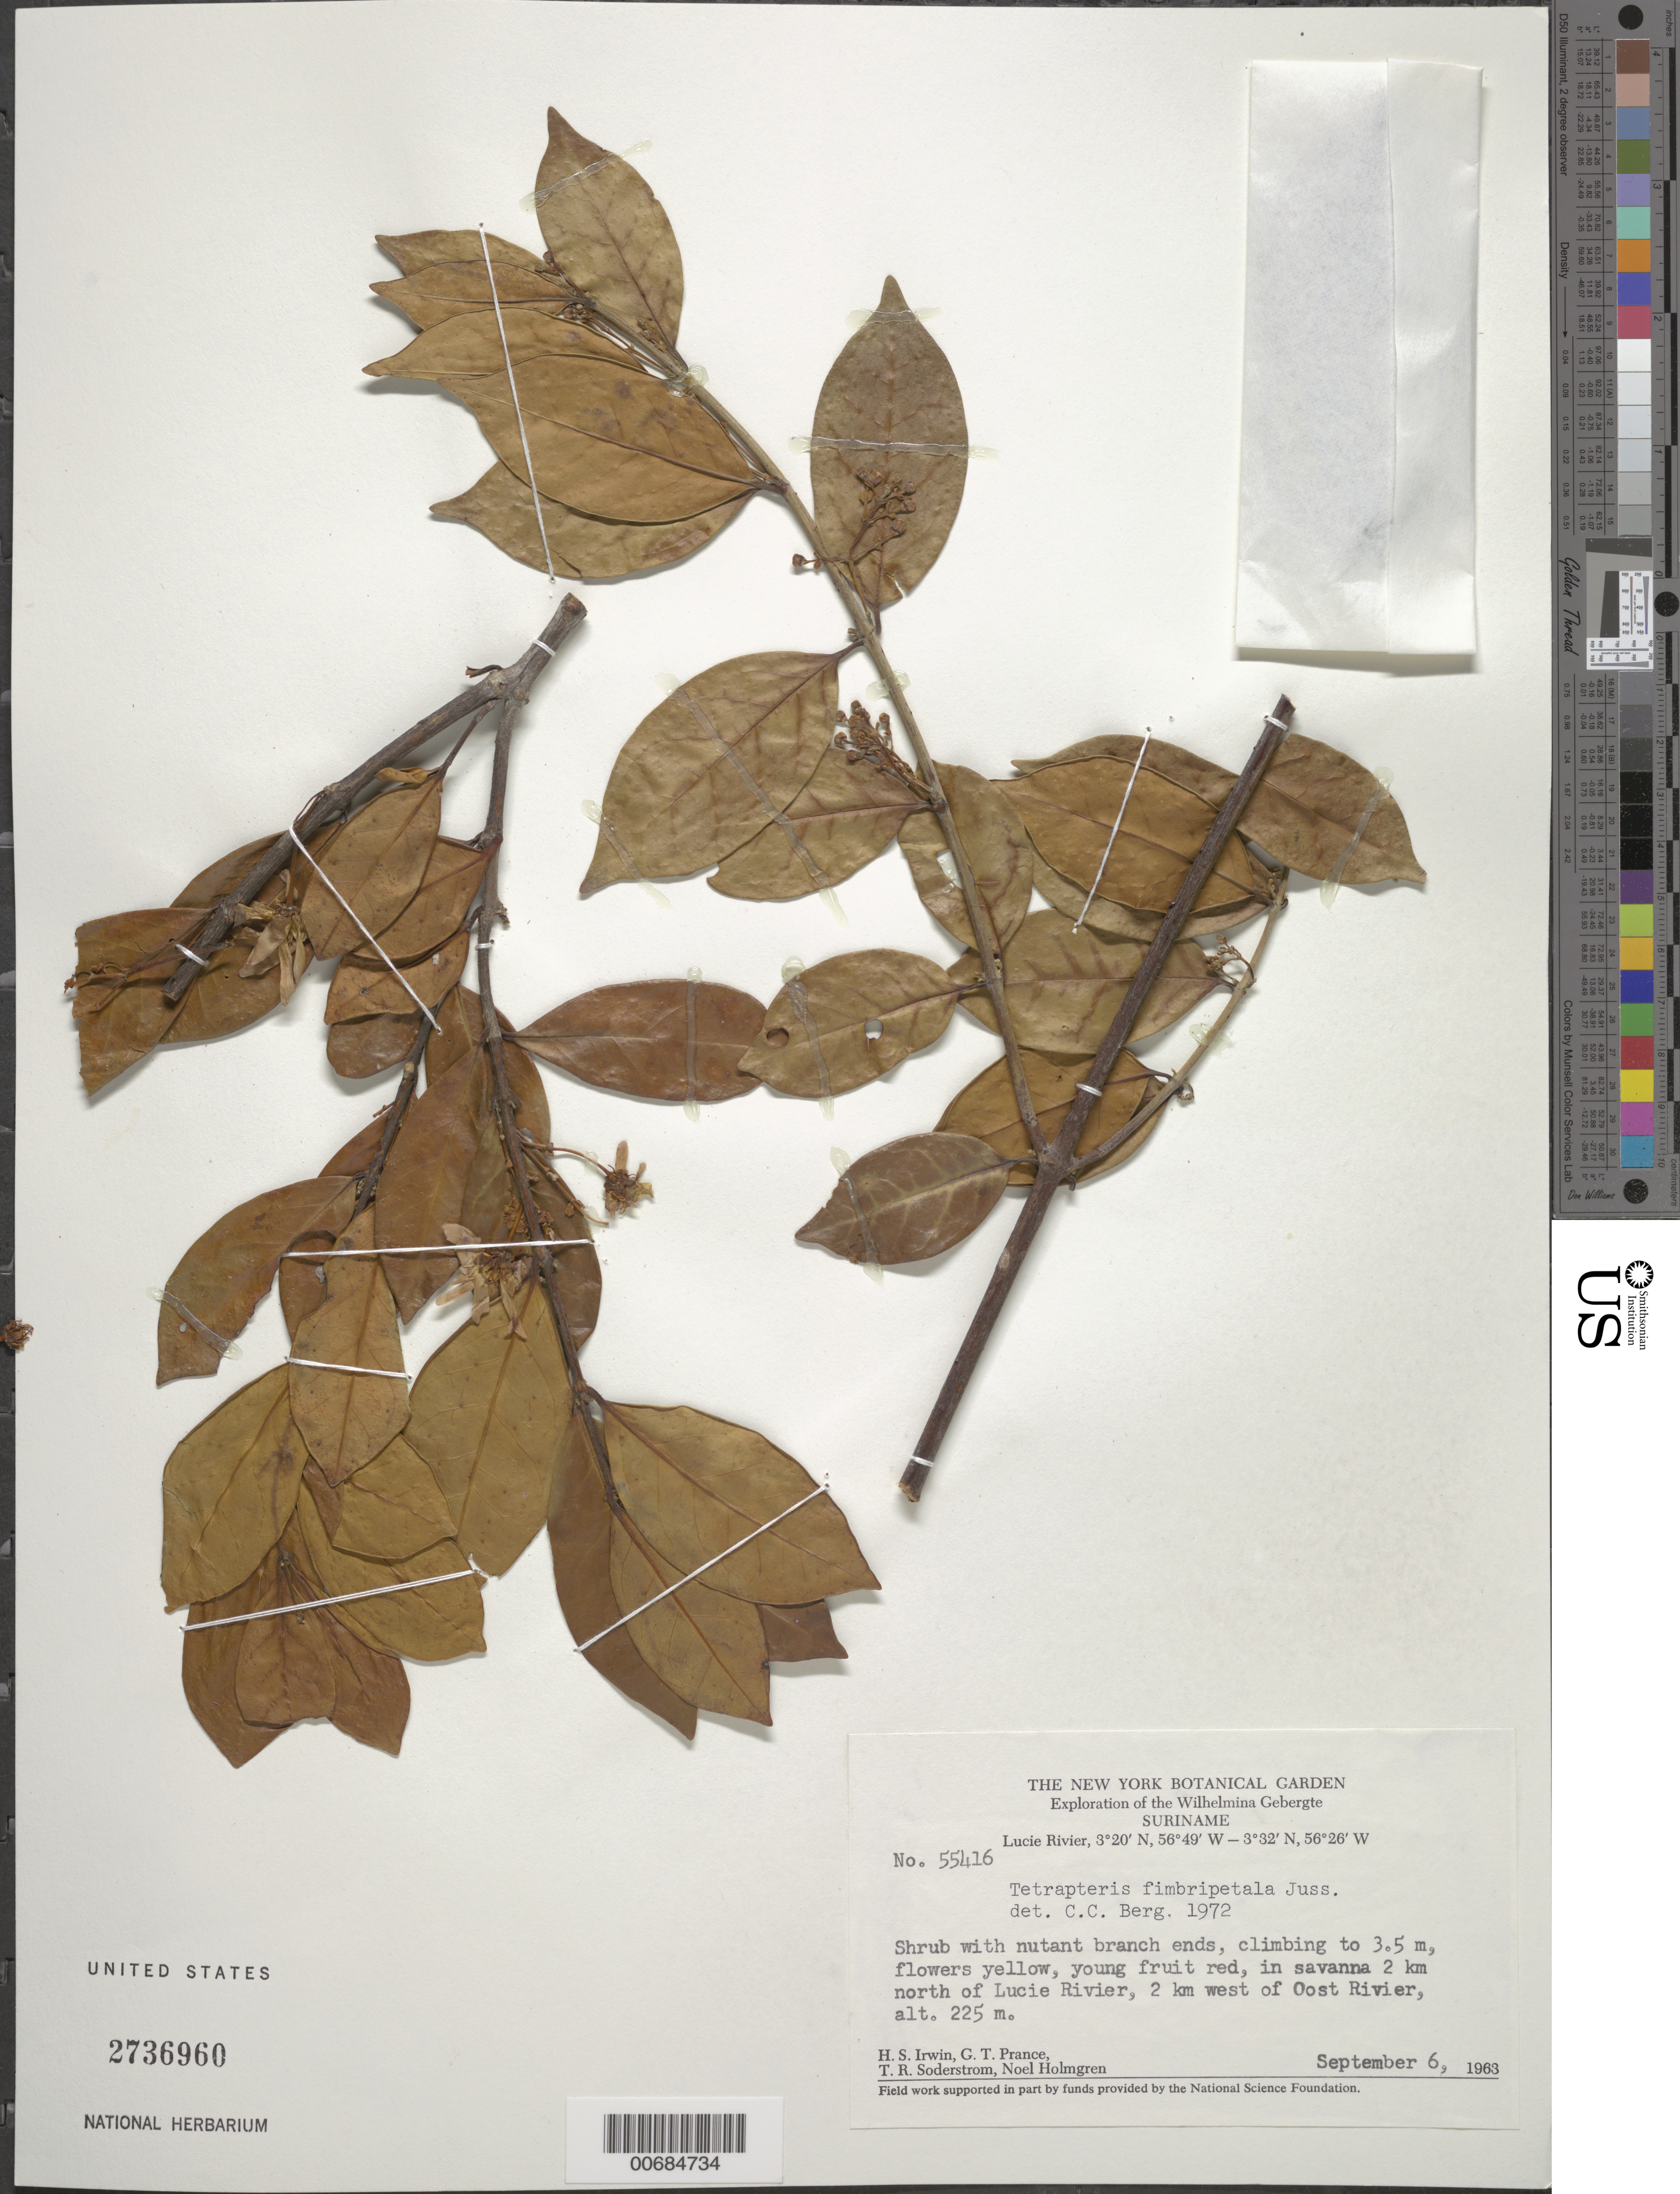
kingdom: Plantae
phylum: Tracheophyta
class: Magnoliopsida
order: Malpighiales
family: Malpighiaceae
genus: Glicophyllum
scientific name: Glicophyllum fimbripetalum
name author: (A. Juss.) R.F. Almeida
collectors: H. Irwin, G. T. Prance, T. R. Soderstrom & N. H. Holmgren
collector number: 55416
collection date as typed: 6-Sep-63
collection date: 1963-09-06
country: Suriname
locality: Lucie R., 2 km W of Oost R.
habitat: Savanna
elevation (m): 225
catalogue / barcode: US 2736960